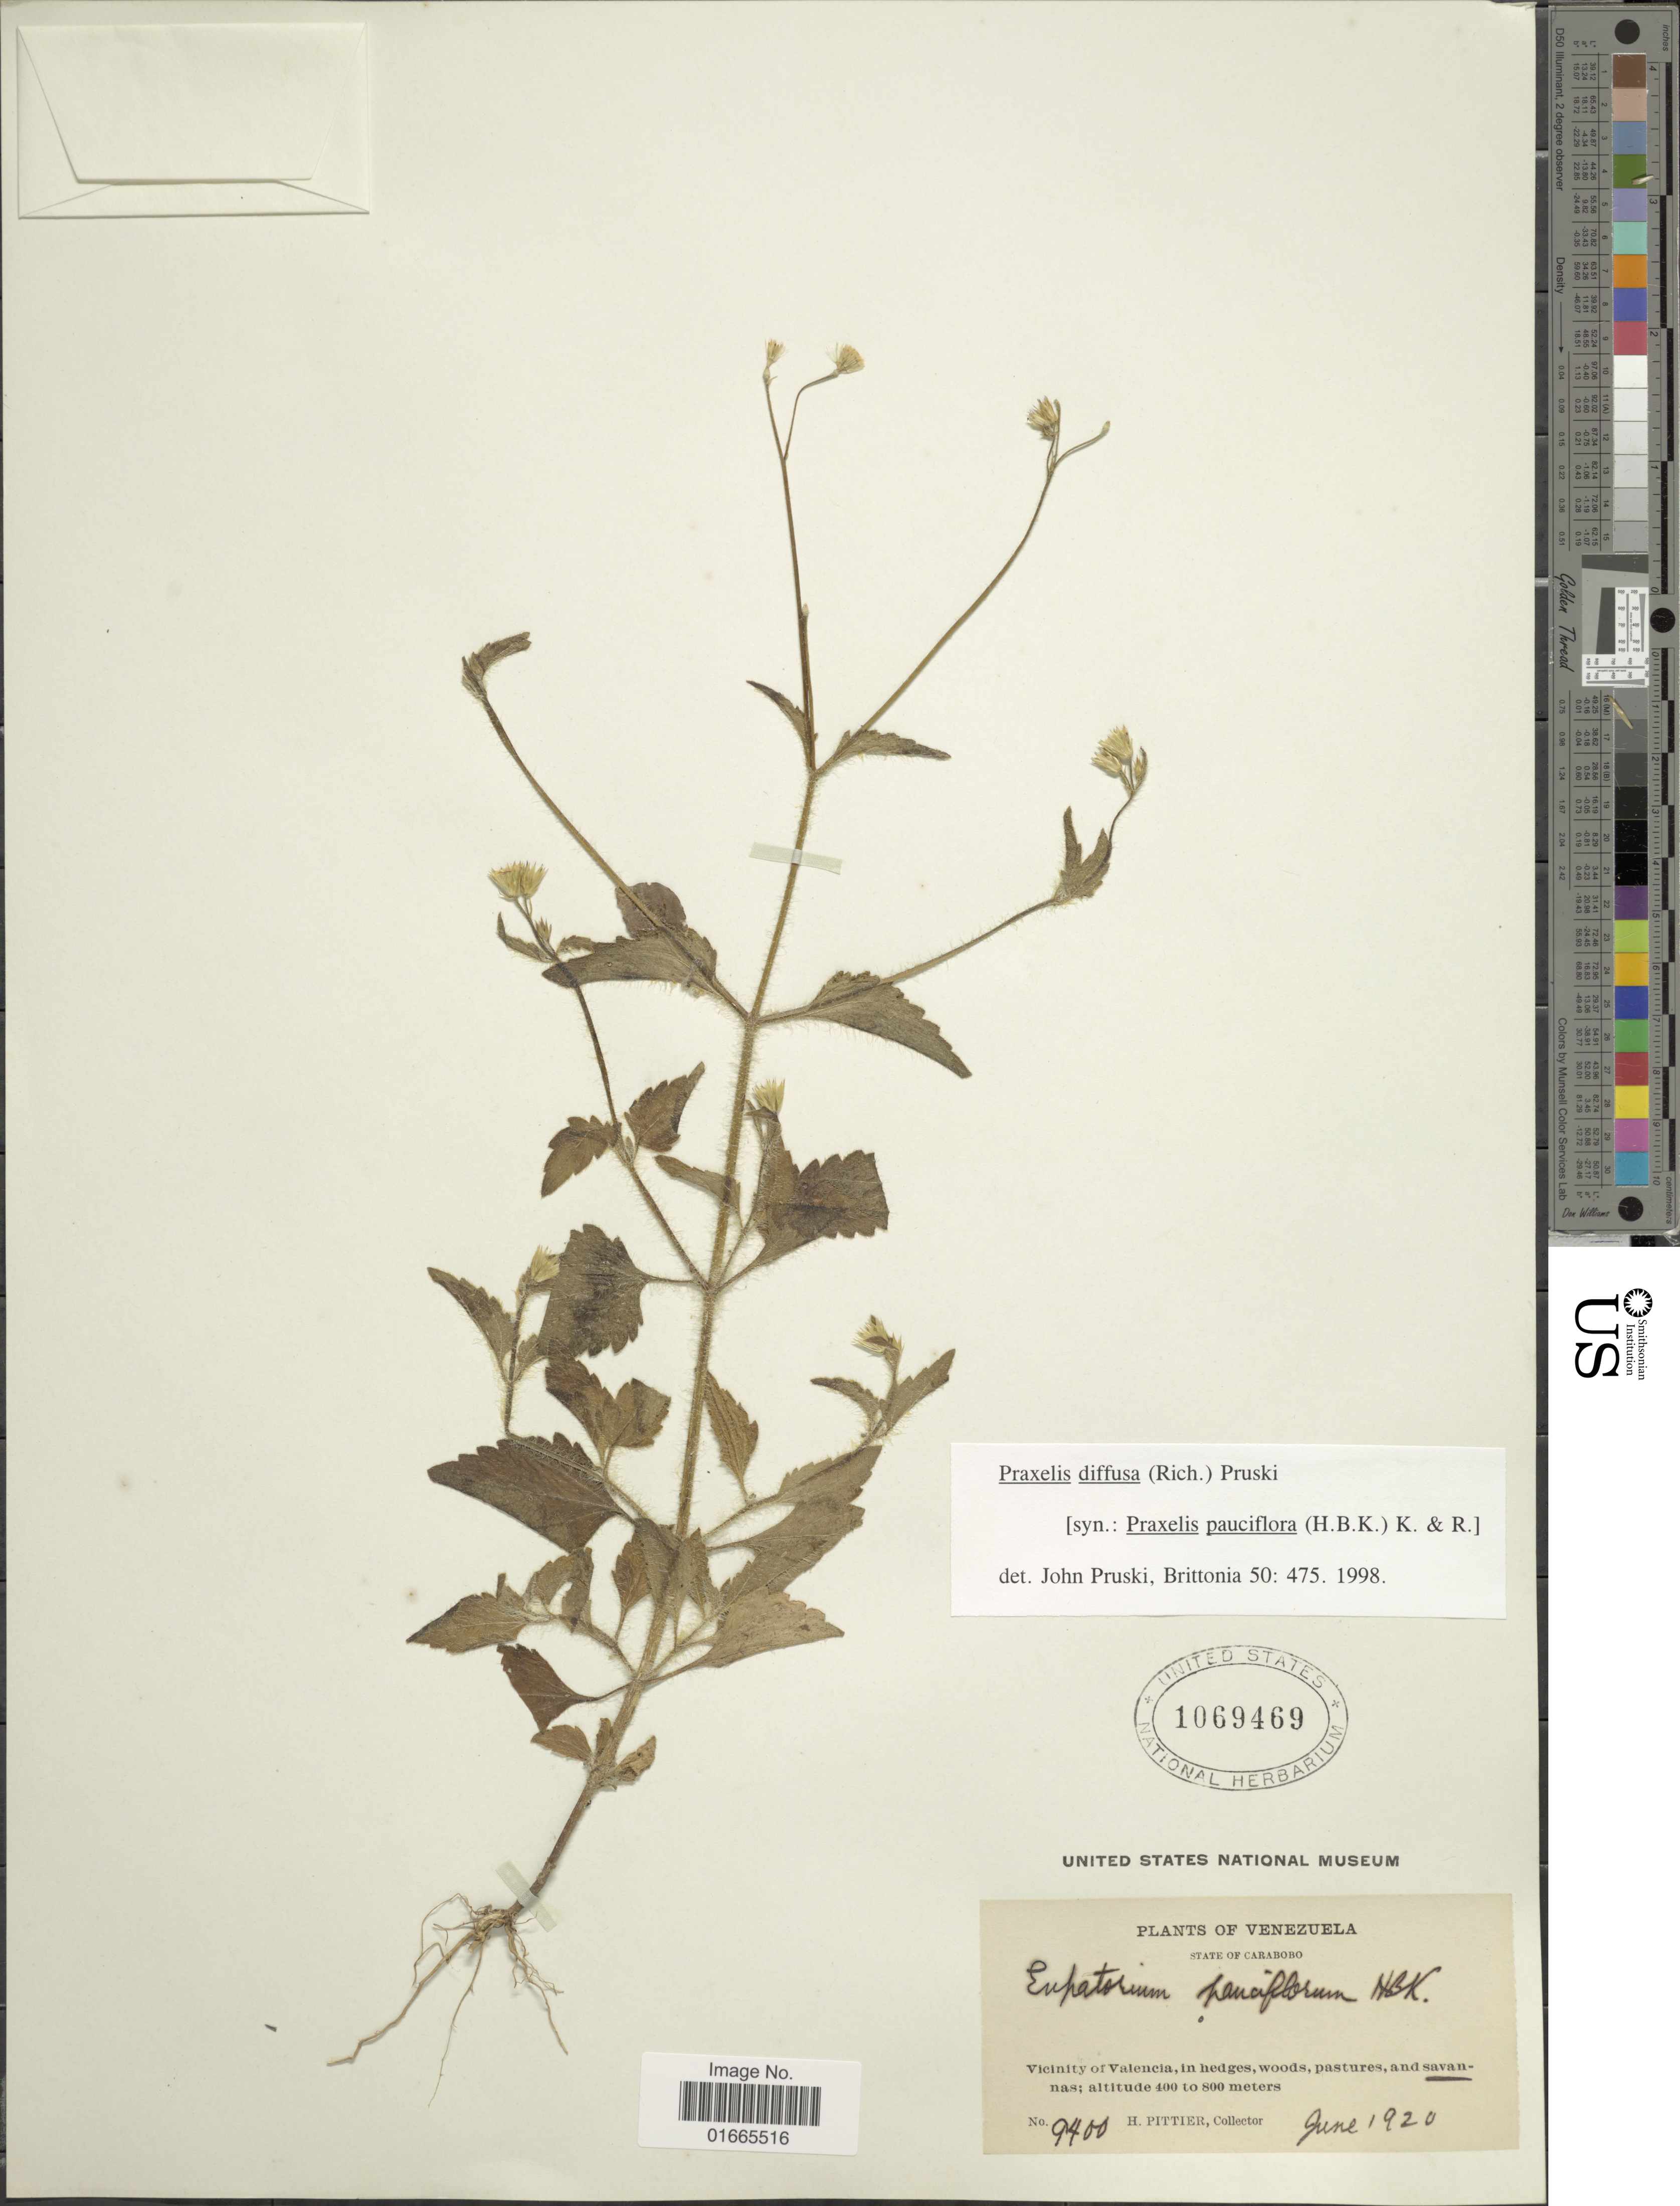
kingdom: Plantae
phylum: Tracheophyta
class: Magnoliopsida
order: Asterales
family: Asteraceae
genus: Praxelis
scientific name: Praxelis diffusa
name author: (Rich.) Pruski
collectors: H. F. Pittier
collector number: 9400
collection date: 1920-06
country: Venezuela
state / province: Carabobo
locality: Vicinity of Valencia, in hedges woods, pastures, and savannas.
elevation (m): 400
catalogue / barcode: US 1069469